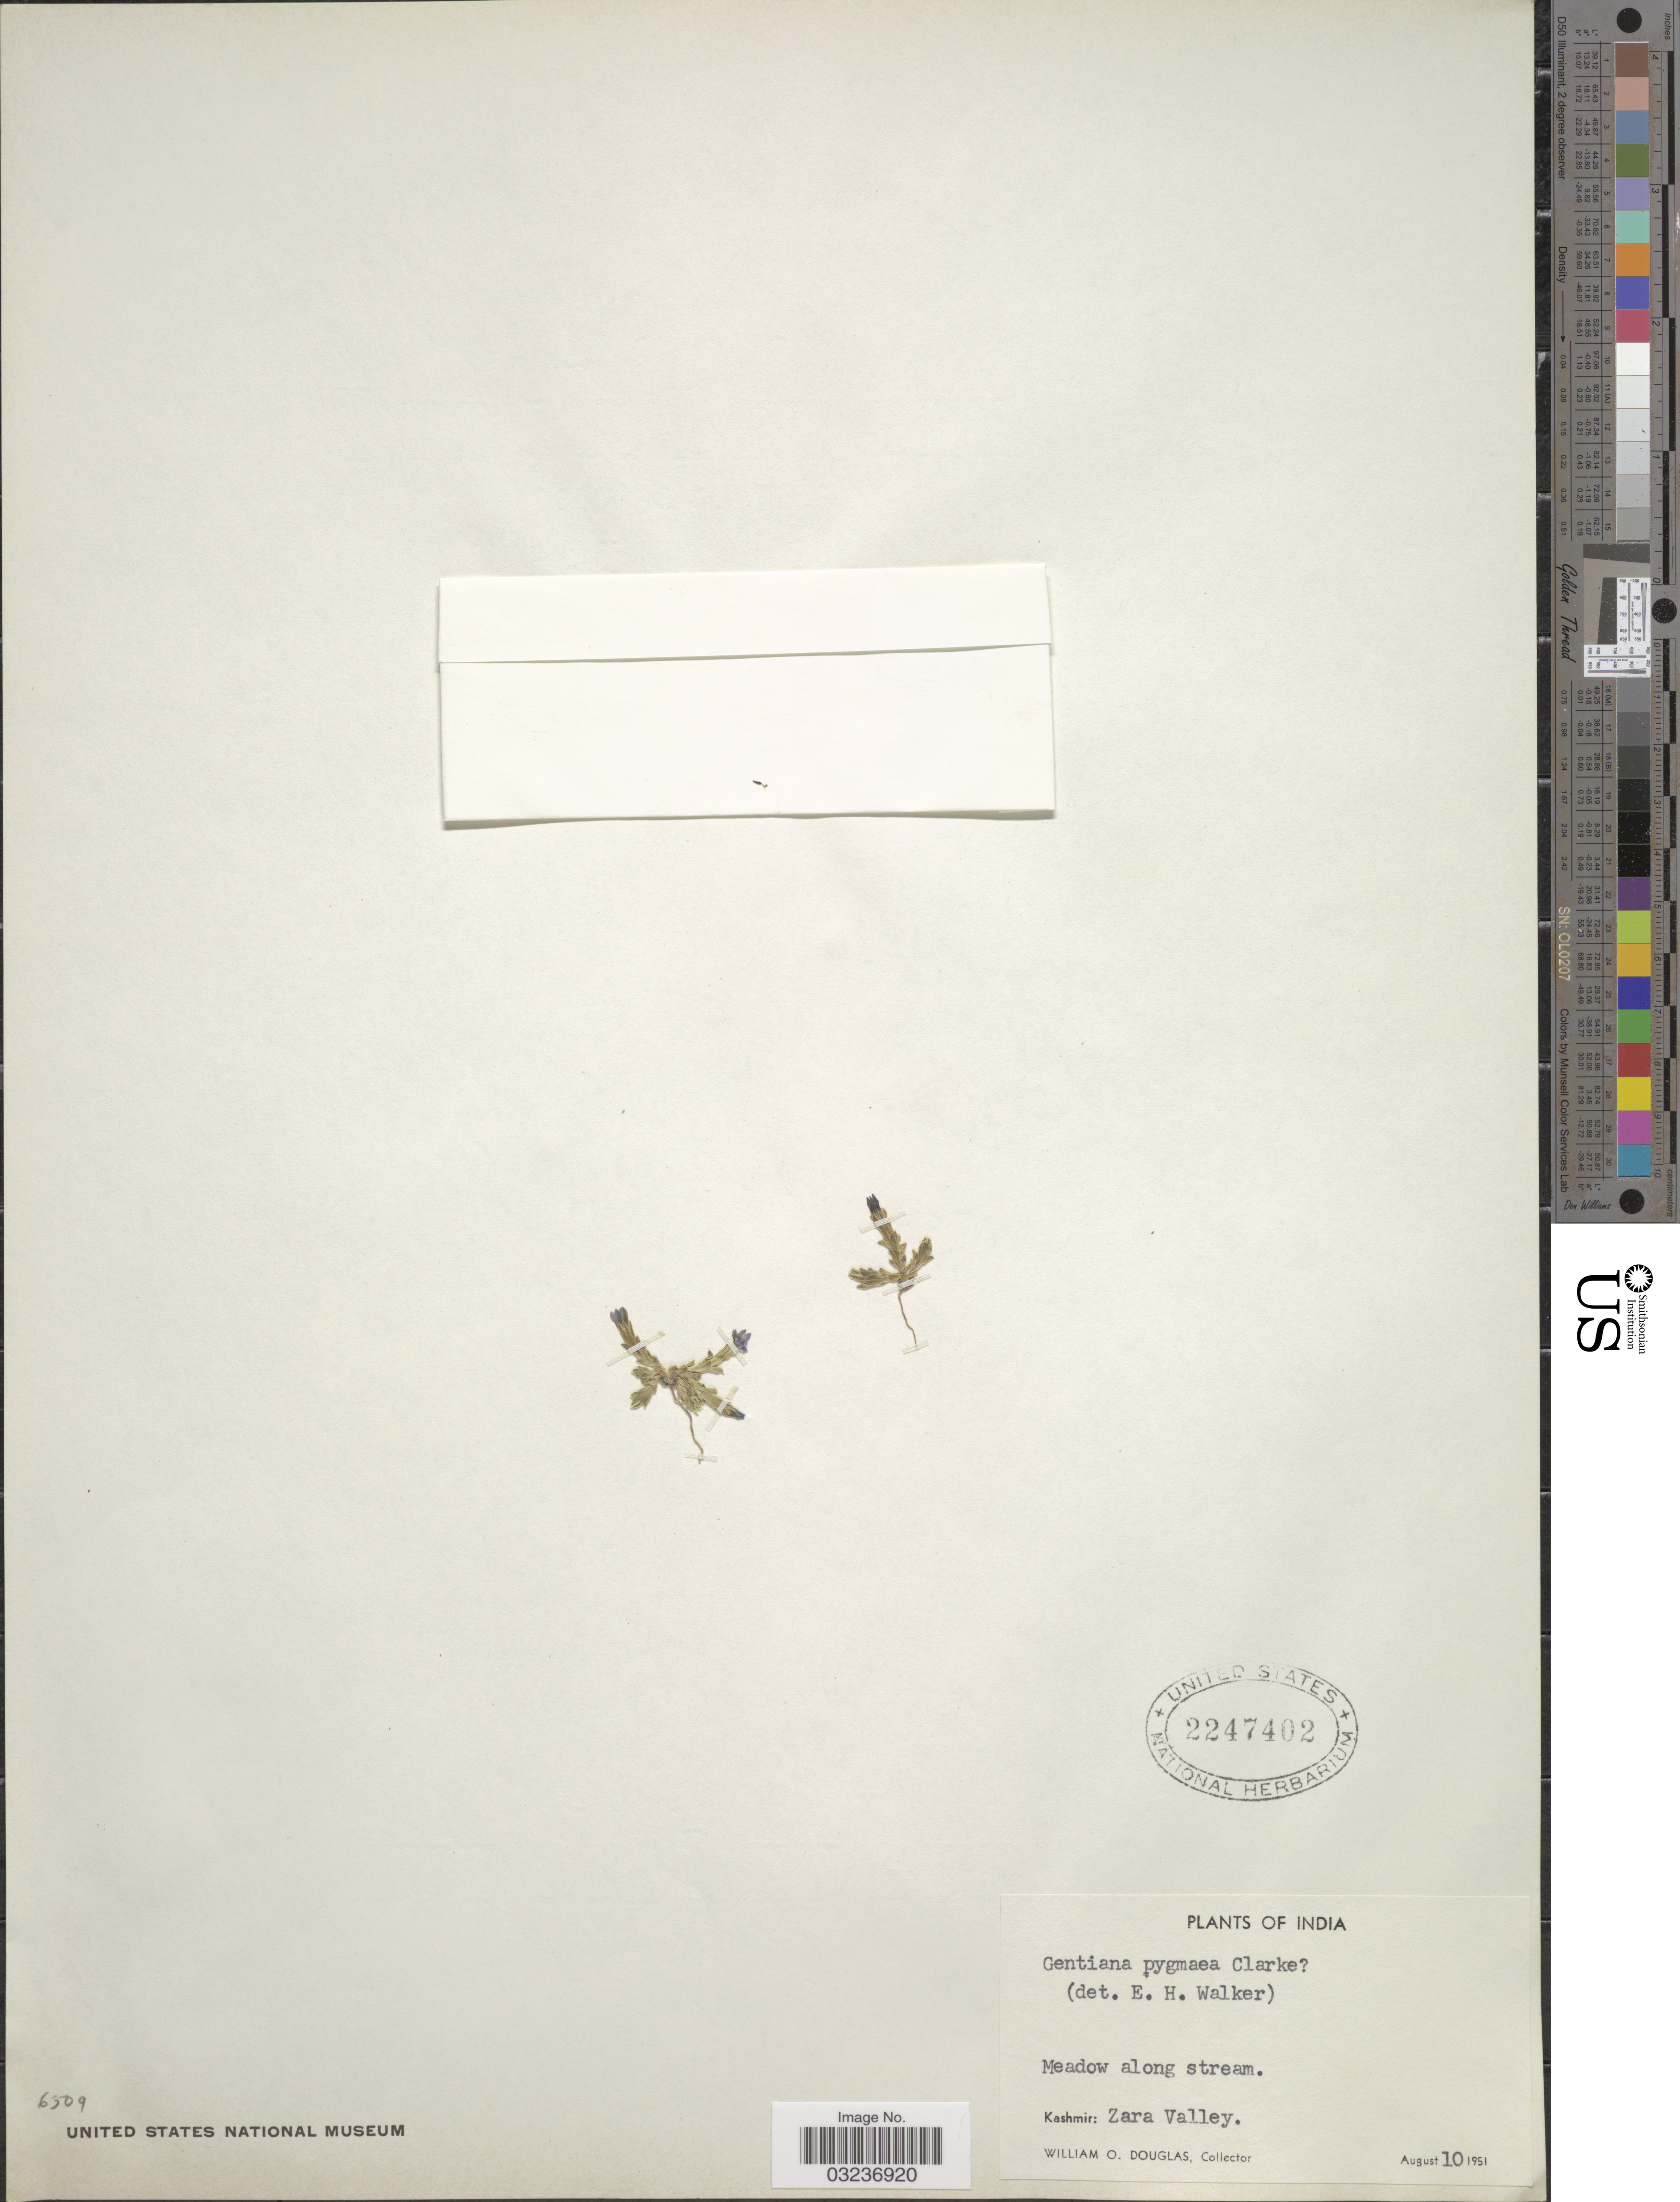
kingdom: Plantae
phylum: Tracheophyta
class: Magnoliopsida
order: Gentianales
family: Gentianaceae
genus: Gentiana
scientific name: Gentiana pygmaea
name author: Regel & Schmalh.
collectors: W. Douglas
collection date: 1951-08-10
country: India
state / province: Jammu and Kashmir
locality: Meadow along stream, Kashmir: Zara Valley.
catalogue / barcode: US 2247402